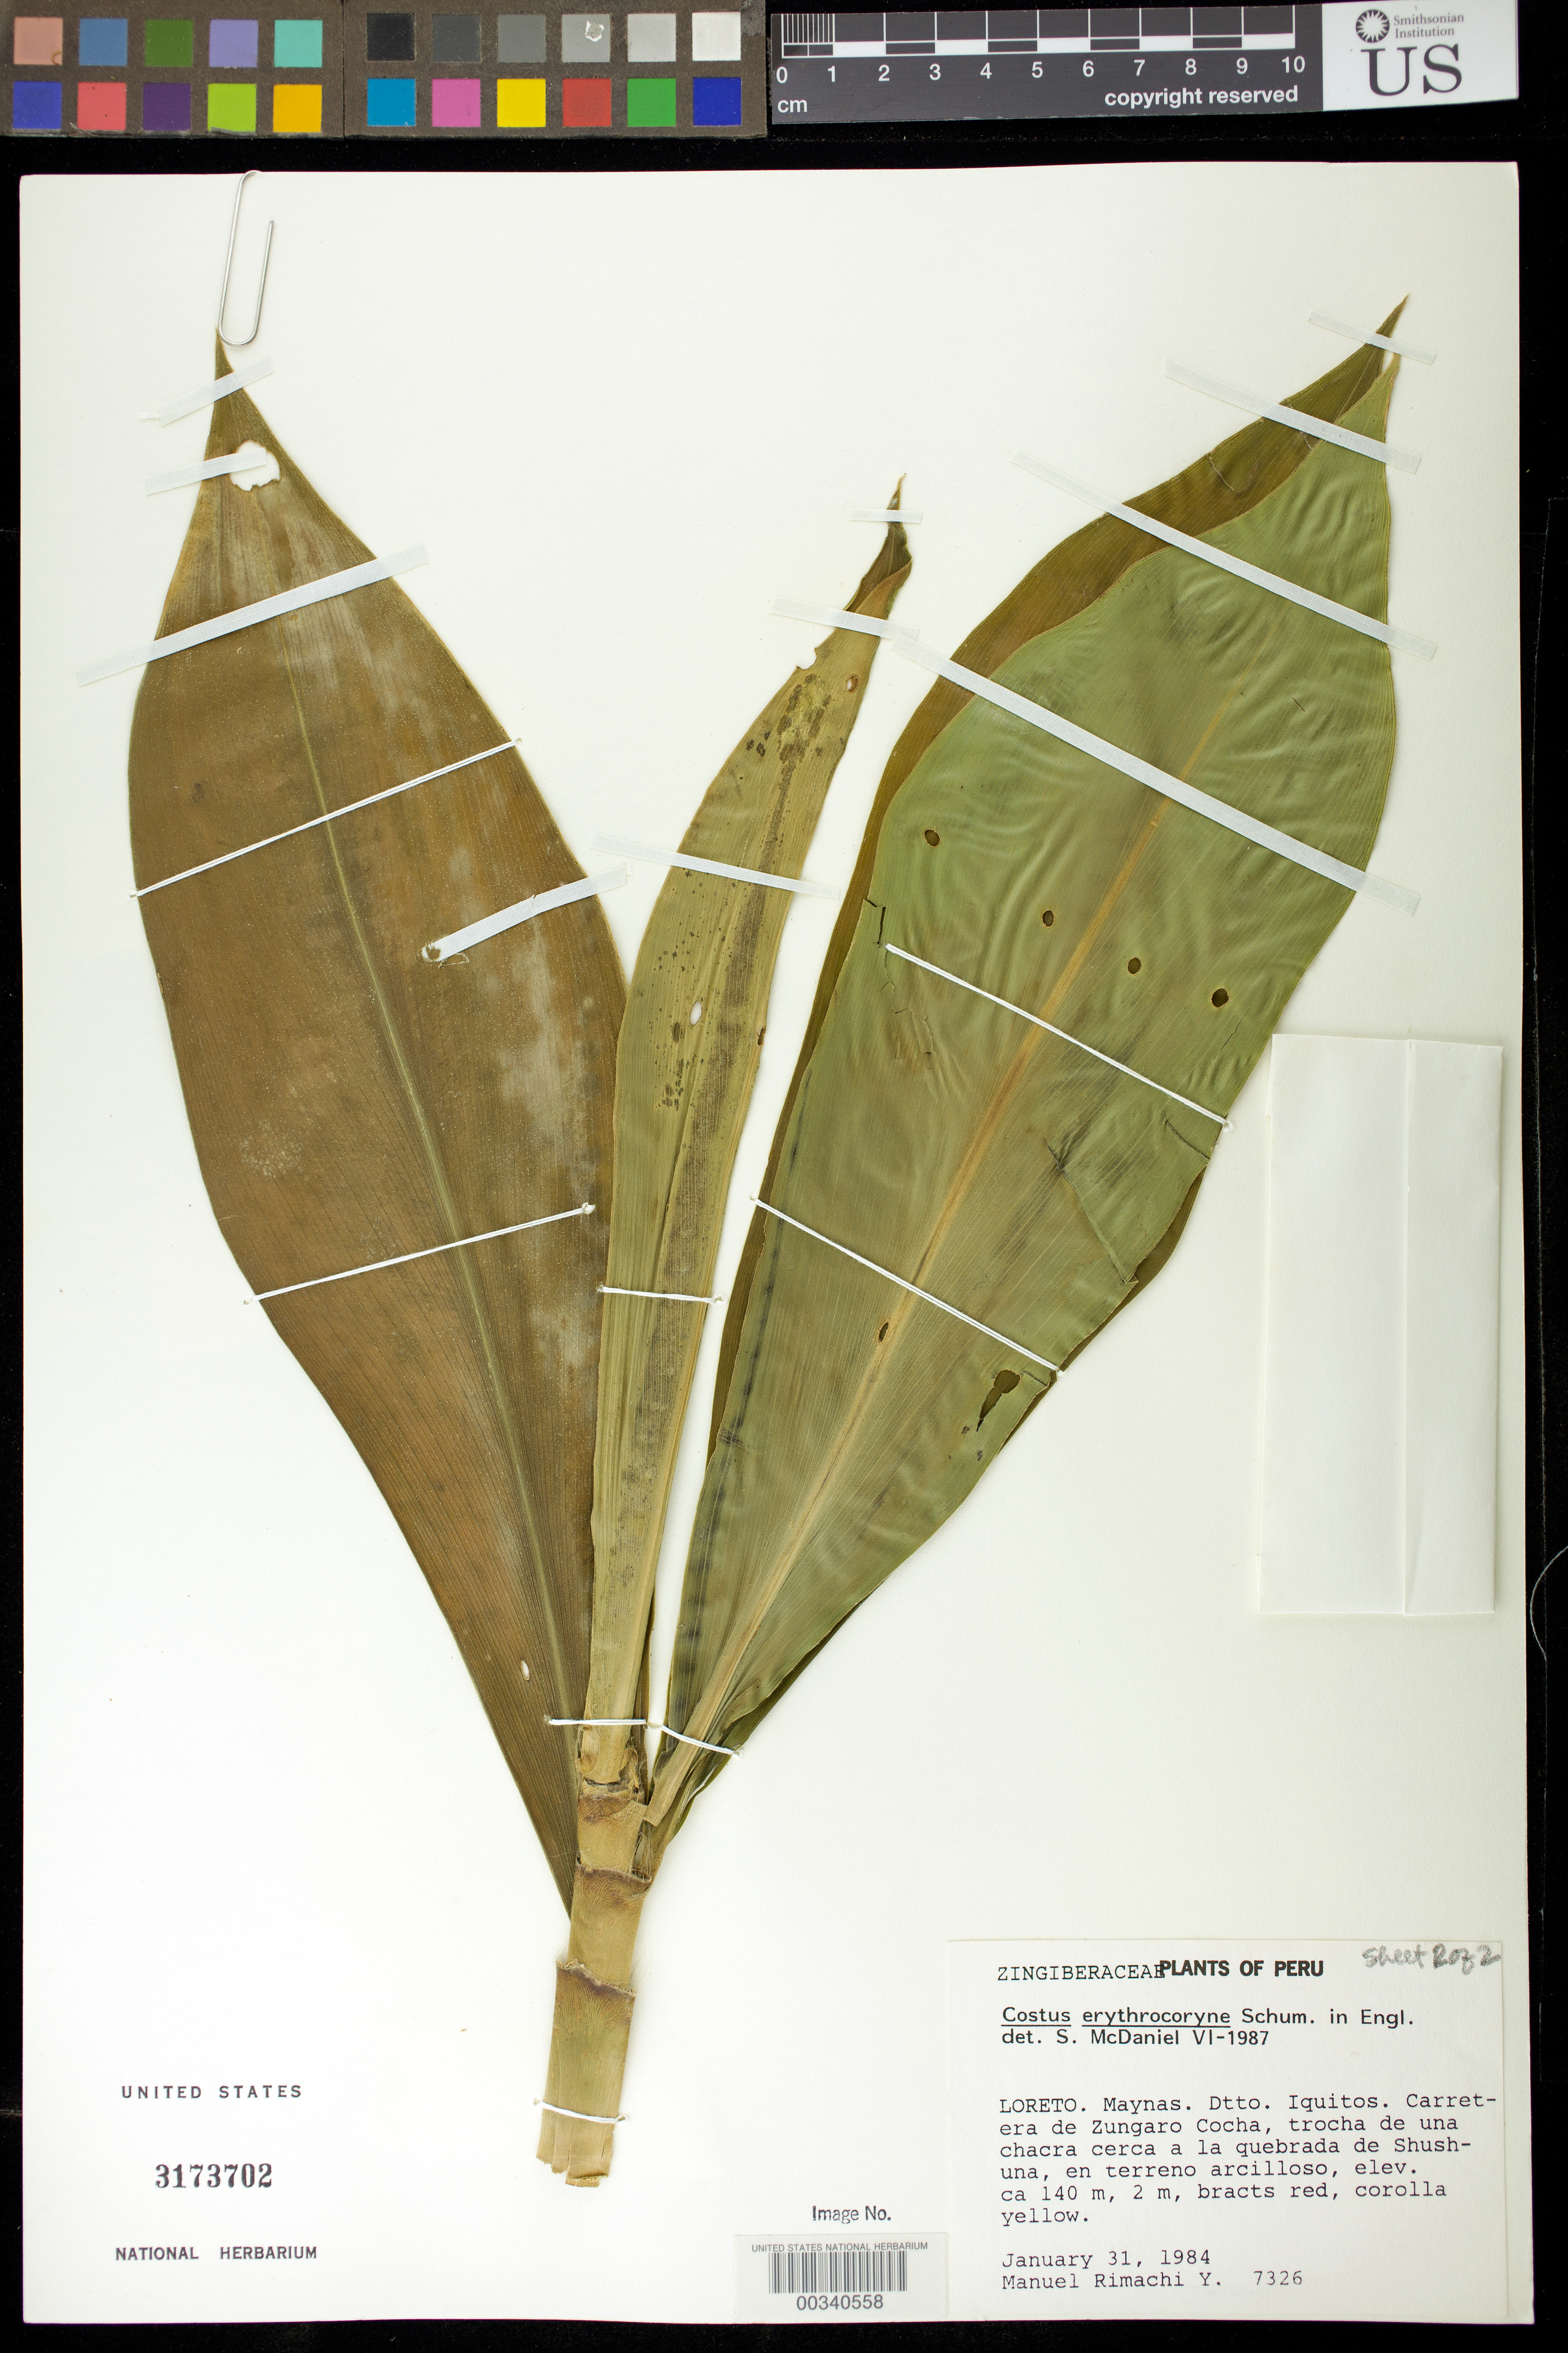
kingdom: Plantae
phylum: Tracheophyta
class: Liliopsida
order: Zingiberales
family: Costaceae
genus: Costus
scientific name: Costus erythrocoryne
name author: K. Schum.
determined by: McDaniel, Sidney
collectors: M. Rimachi Y.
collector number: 7326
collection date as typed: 31 Jan 1984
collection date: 1984-01-31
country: Peru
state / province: Loreto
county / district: Maynas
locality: Dtto iquitos, carretera de zungaro cocha, trocha de una chacra cerca a la quebrada de shushuna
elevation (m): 140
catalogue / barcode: US 3173702